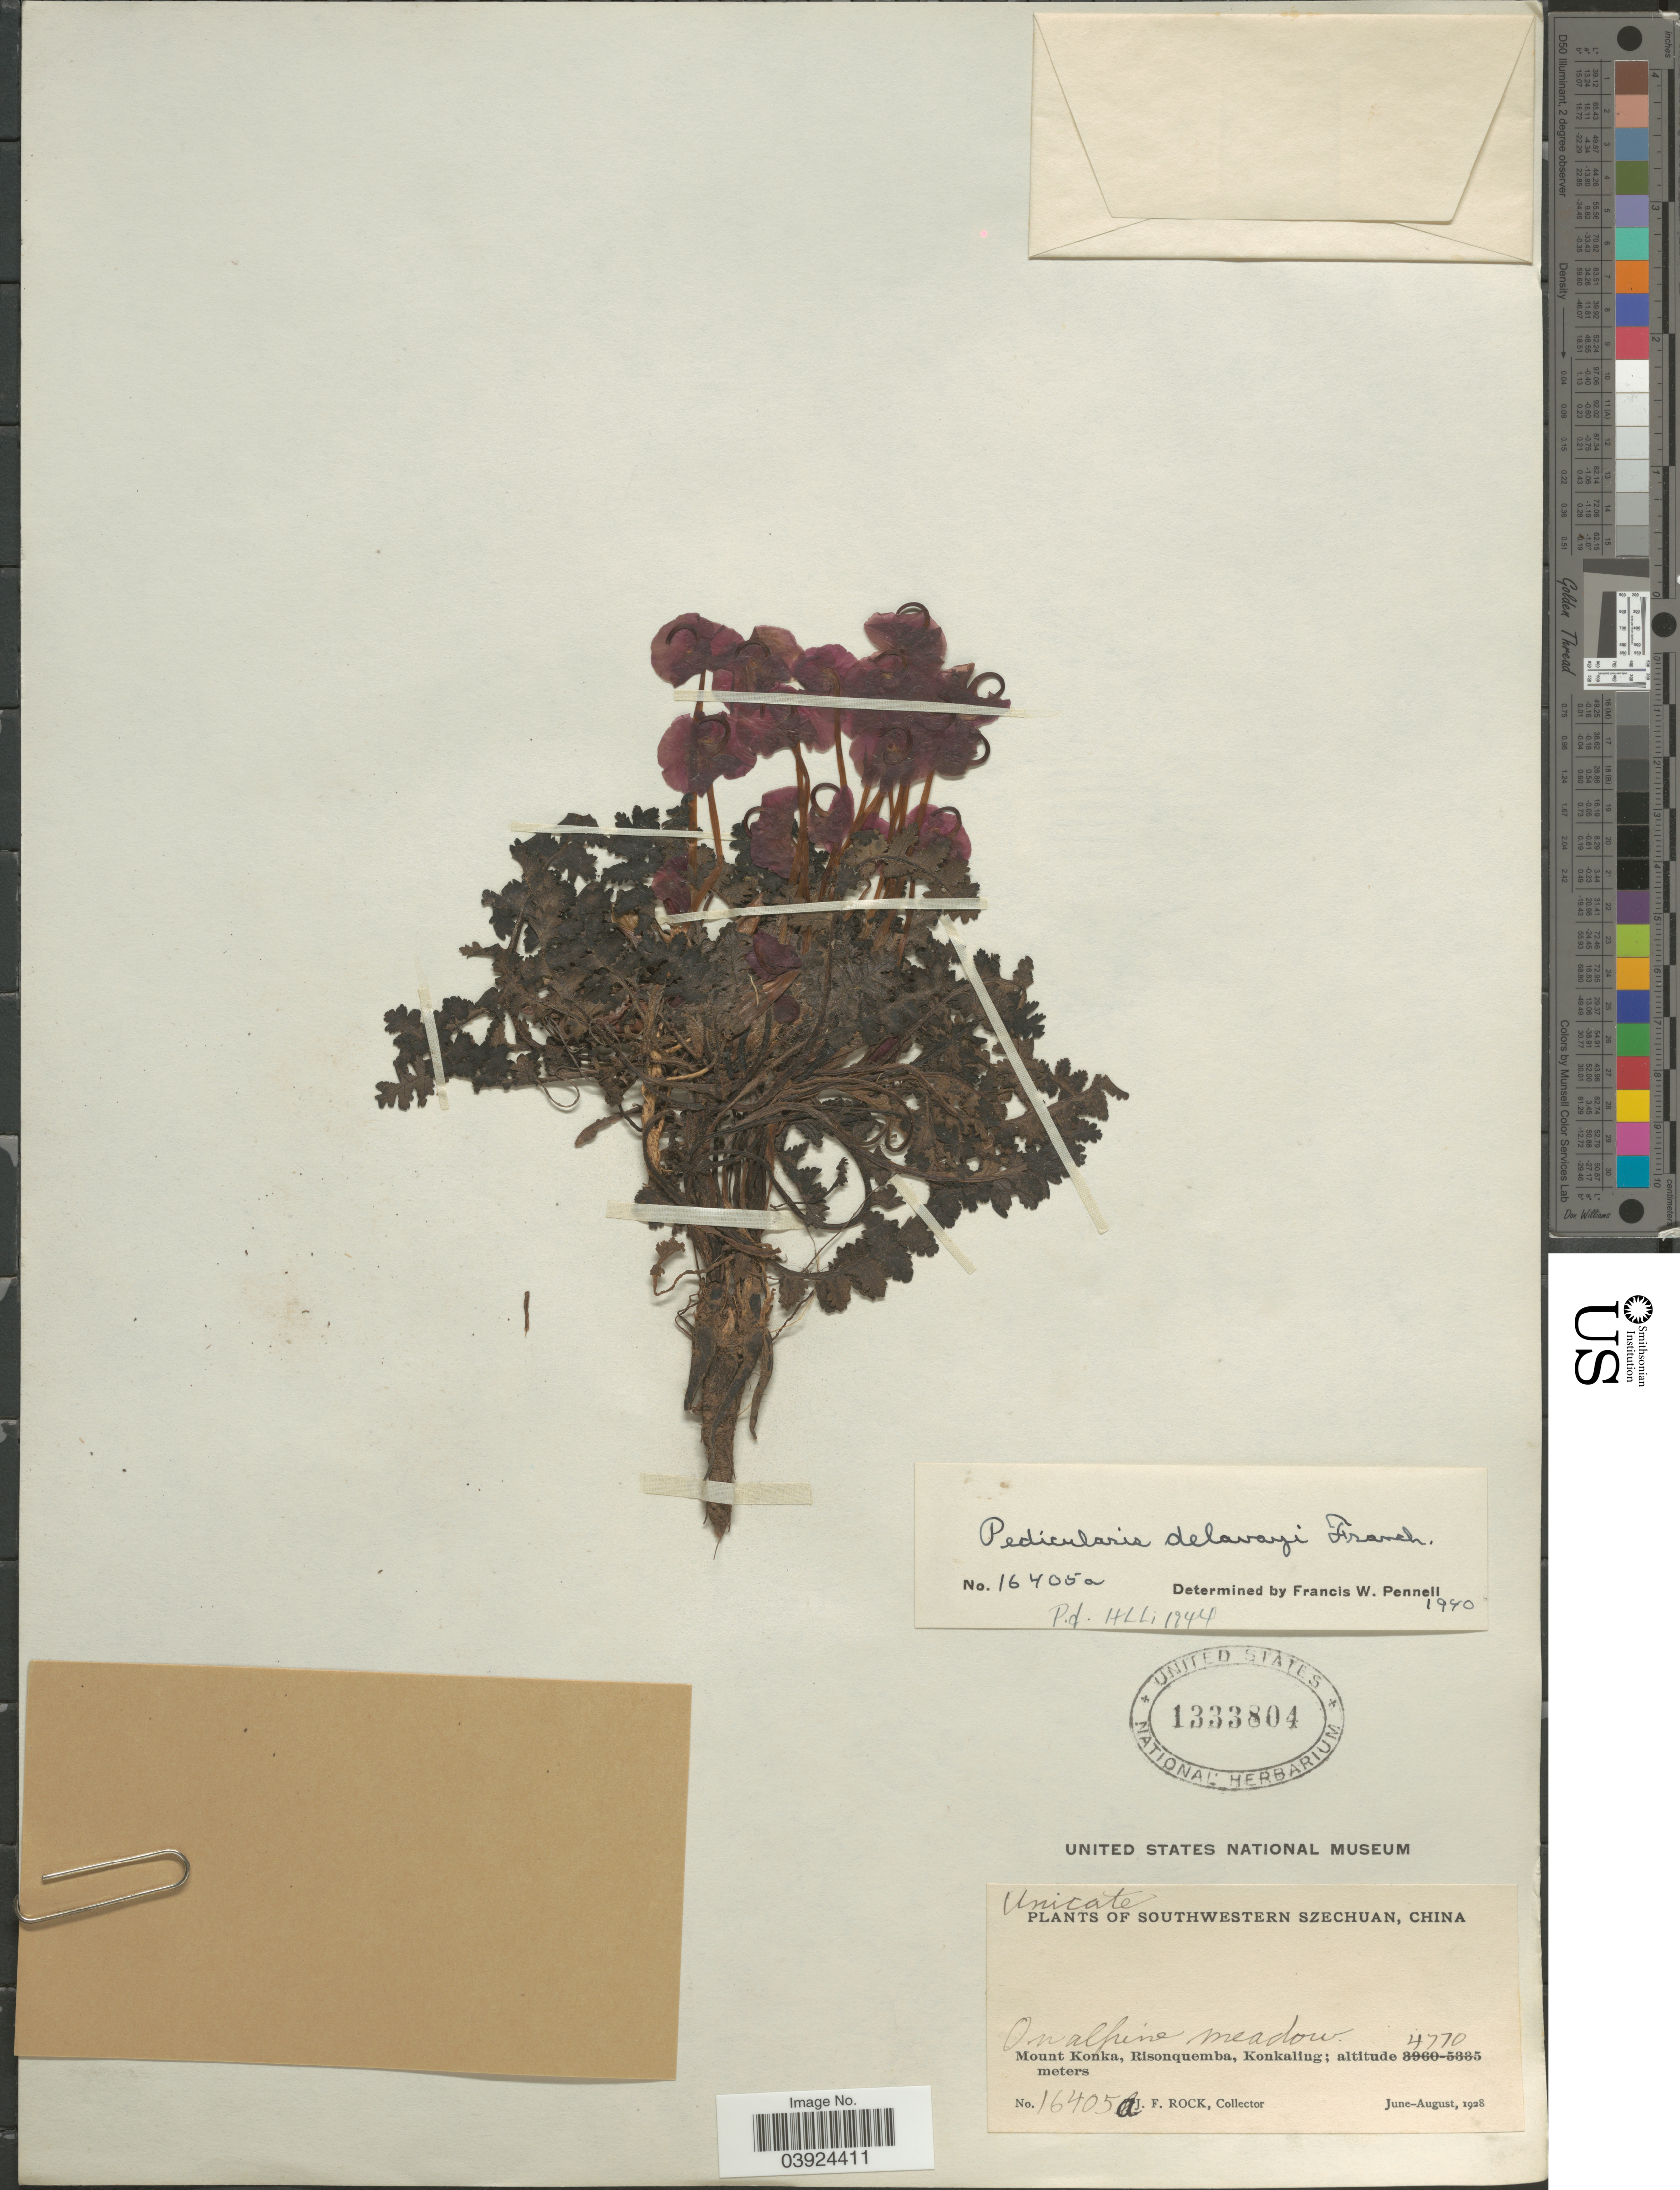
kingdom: Plantae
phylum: Tracheophyta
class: Magnoliopsida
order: Lamiales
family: Orobanchaceae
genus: Pedicularis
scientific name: Pedicularis delavayi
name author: Franch. ex Maxim.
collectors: J. Rock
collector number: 16405a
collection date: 1928-06/1928-08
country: China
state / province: Sichuan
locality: Southwestern Szechuan. Mount Konka, Risonquemba, Konkaling.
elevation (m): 4770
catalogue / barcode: US 1333804